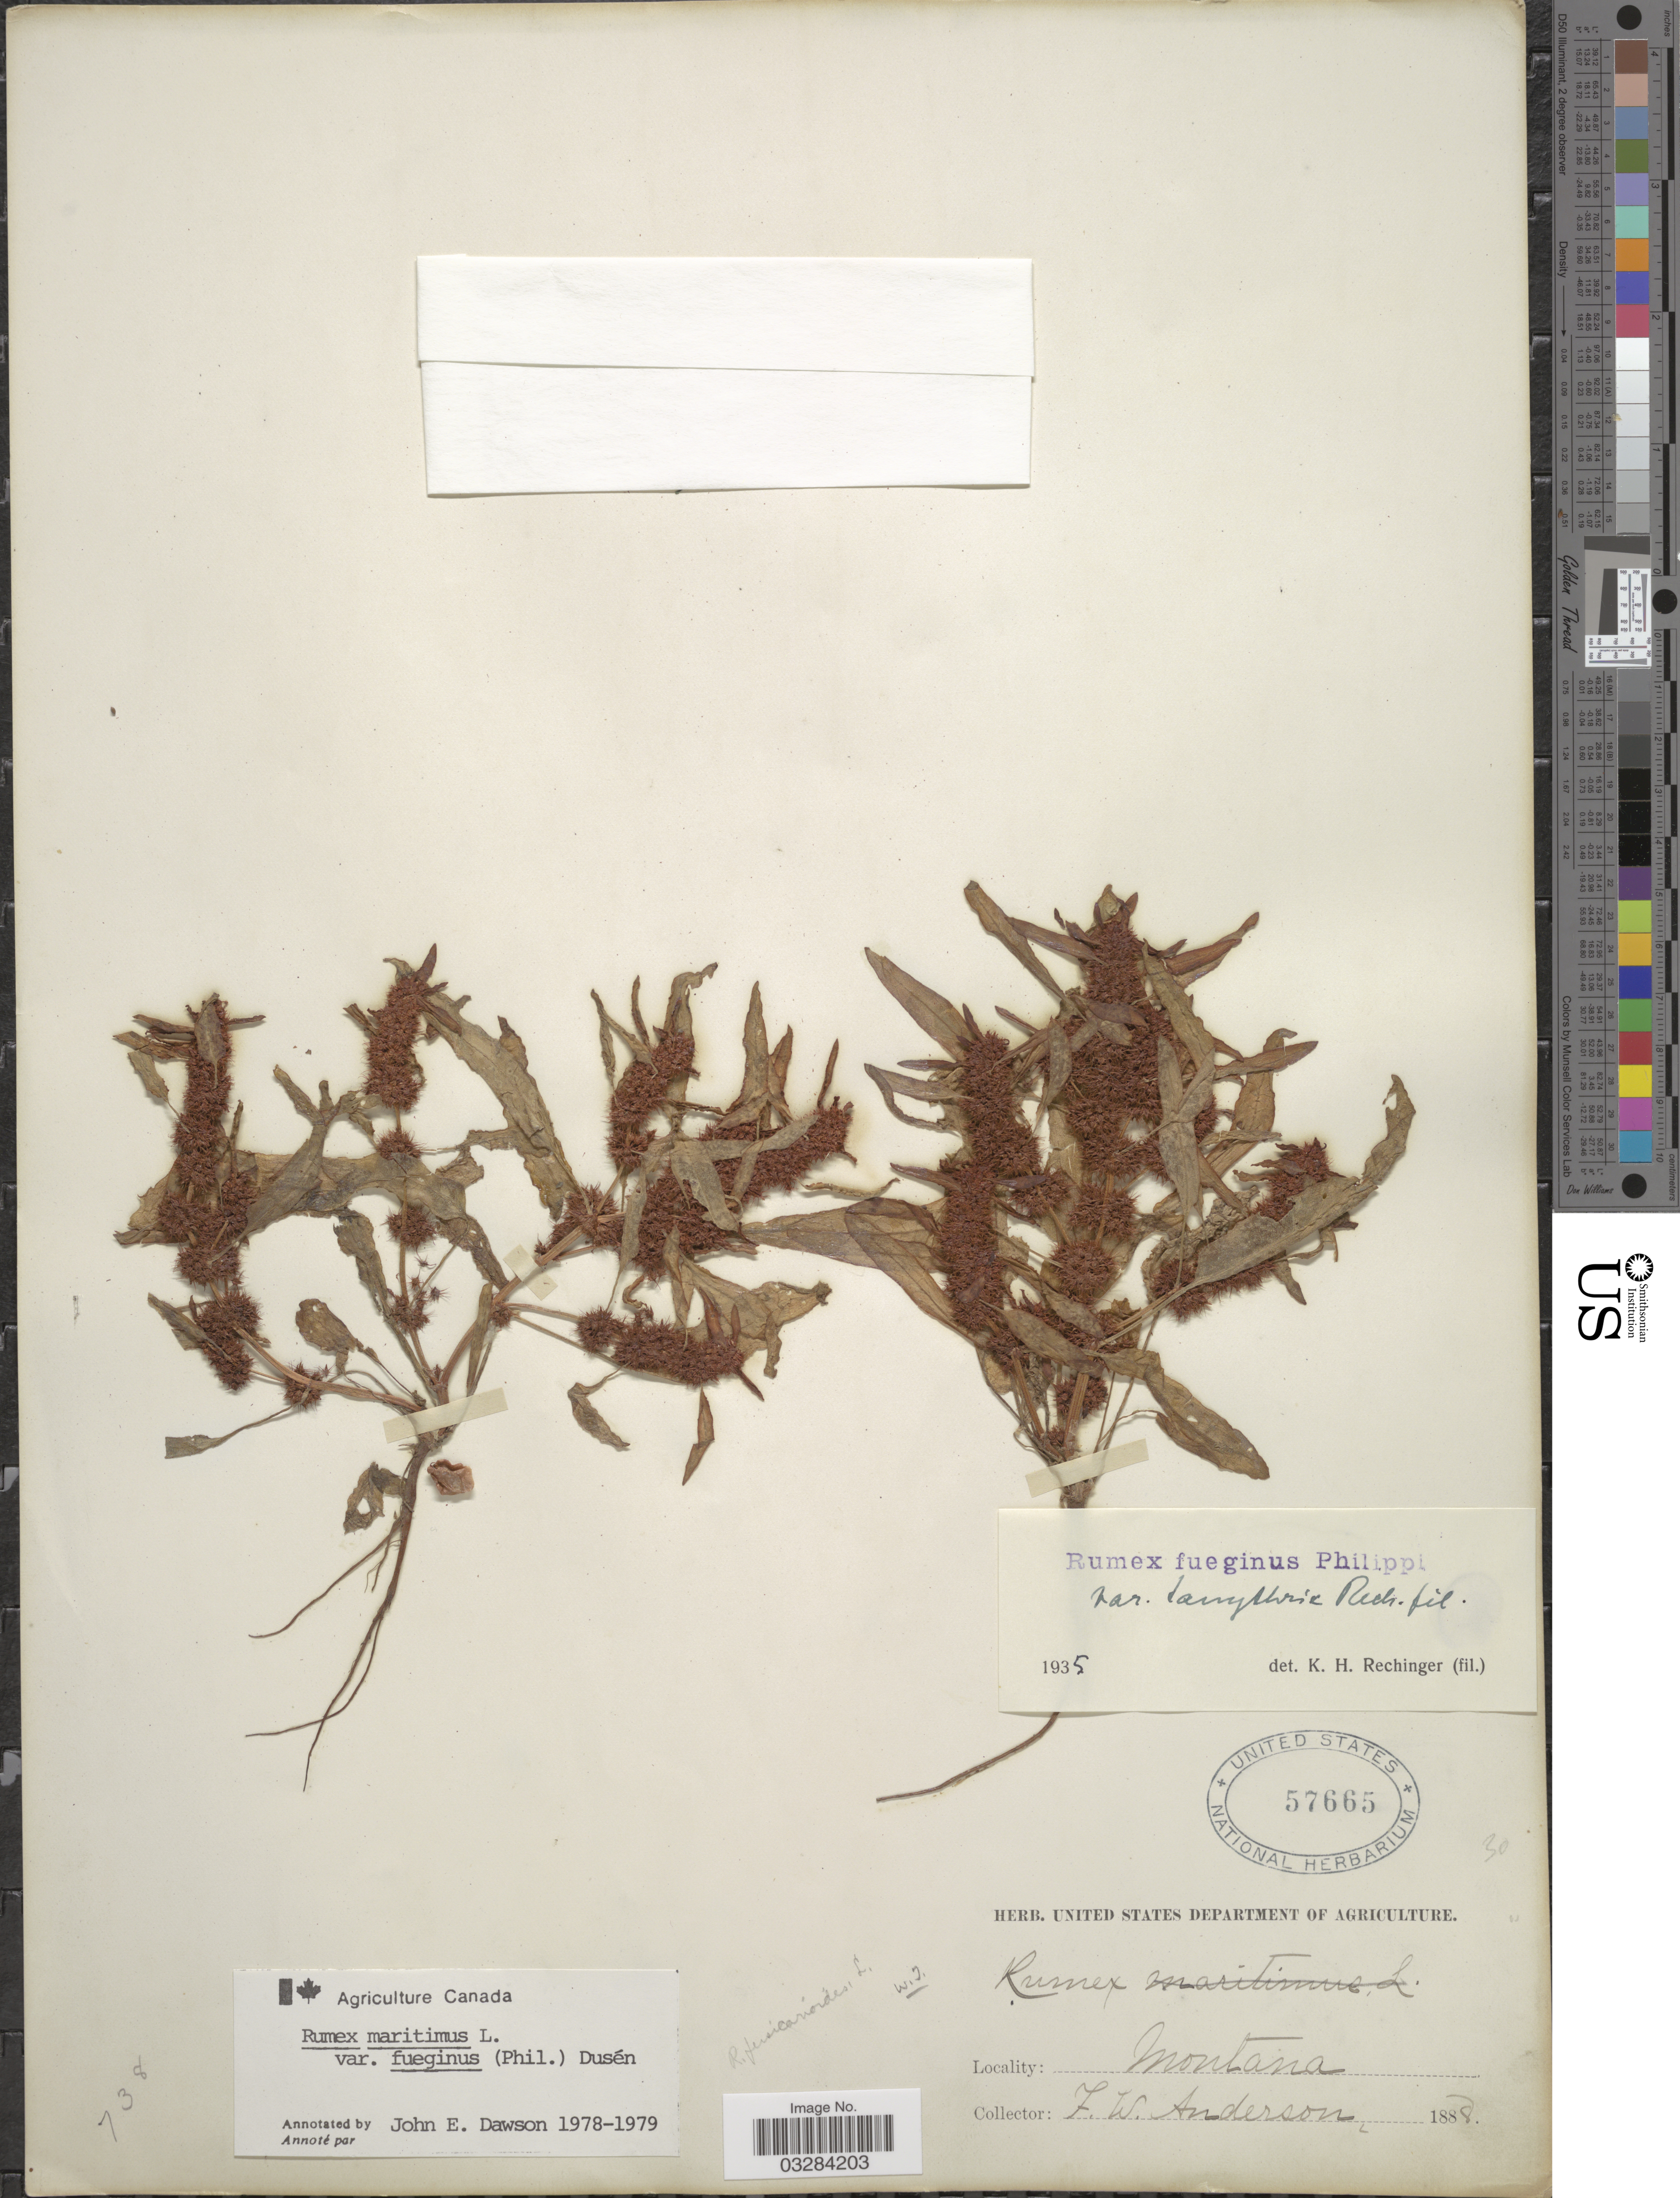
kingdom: Plantae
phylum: Tracheophyta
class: Magnoliopsida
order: Caryophyllales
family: Polygonaceae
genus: Rumex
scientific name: Rumex maritimus var. fueginus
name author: (Phil.) Dusén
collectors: F. W. Anderson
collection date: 1888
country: United States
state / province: Montana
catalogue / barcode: US 57665